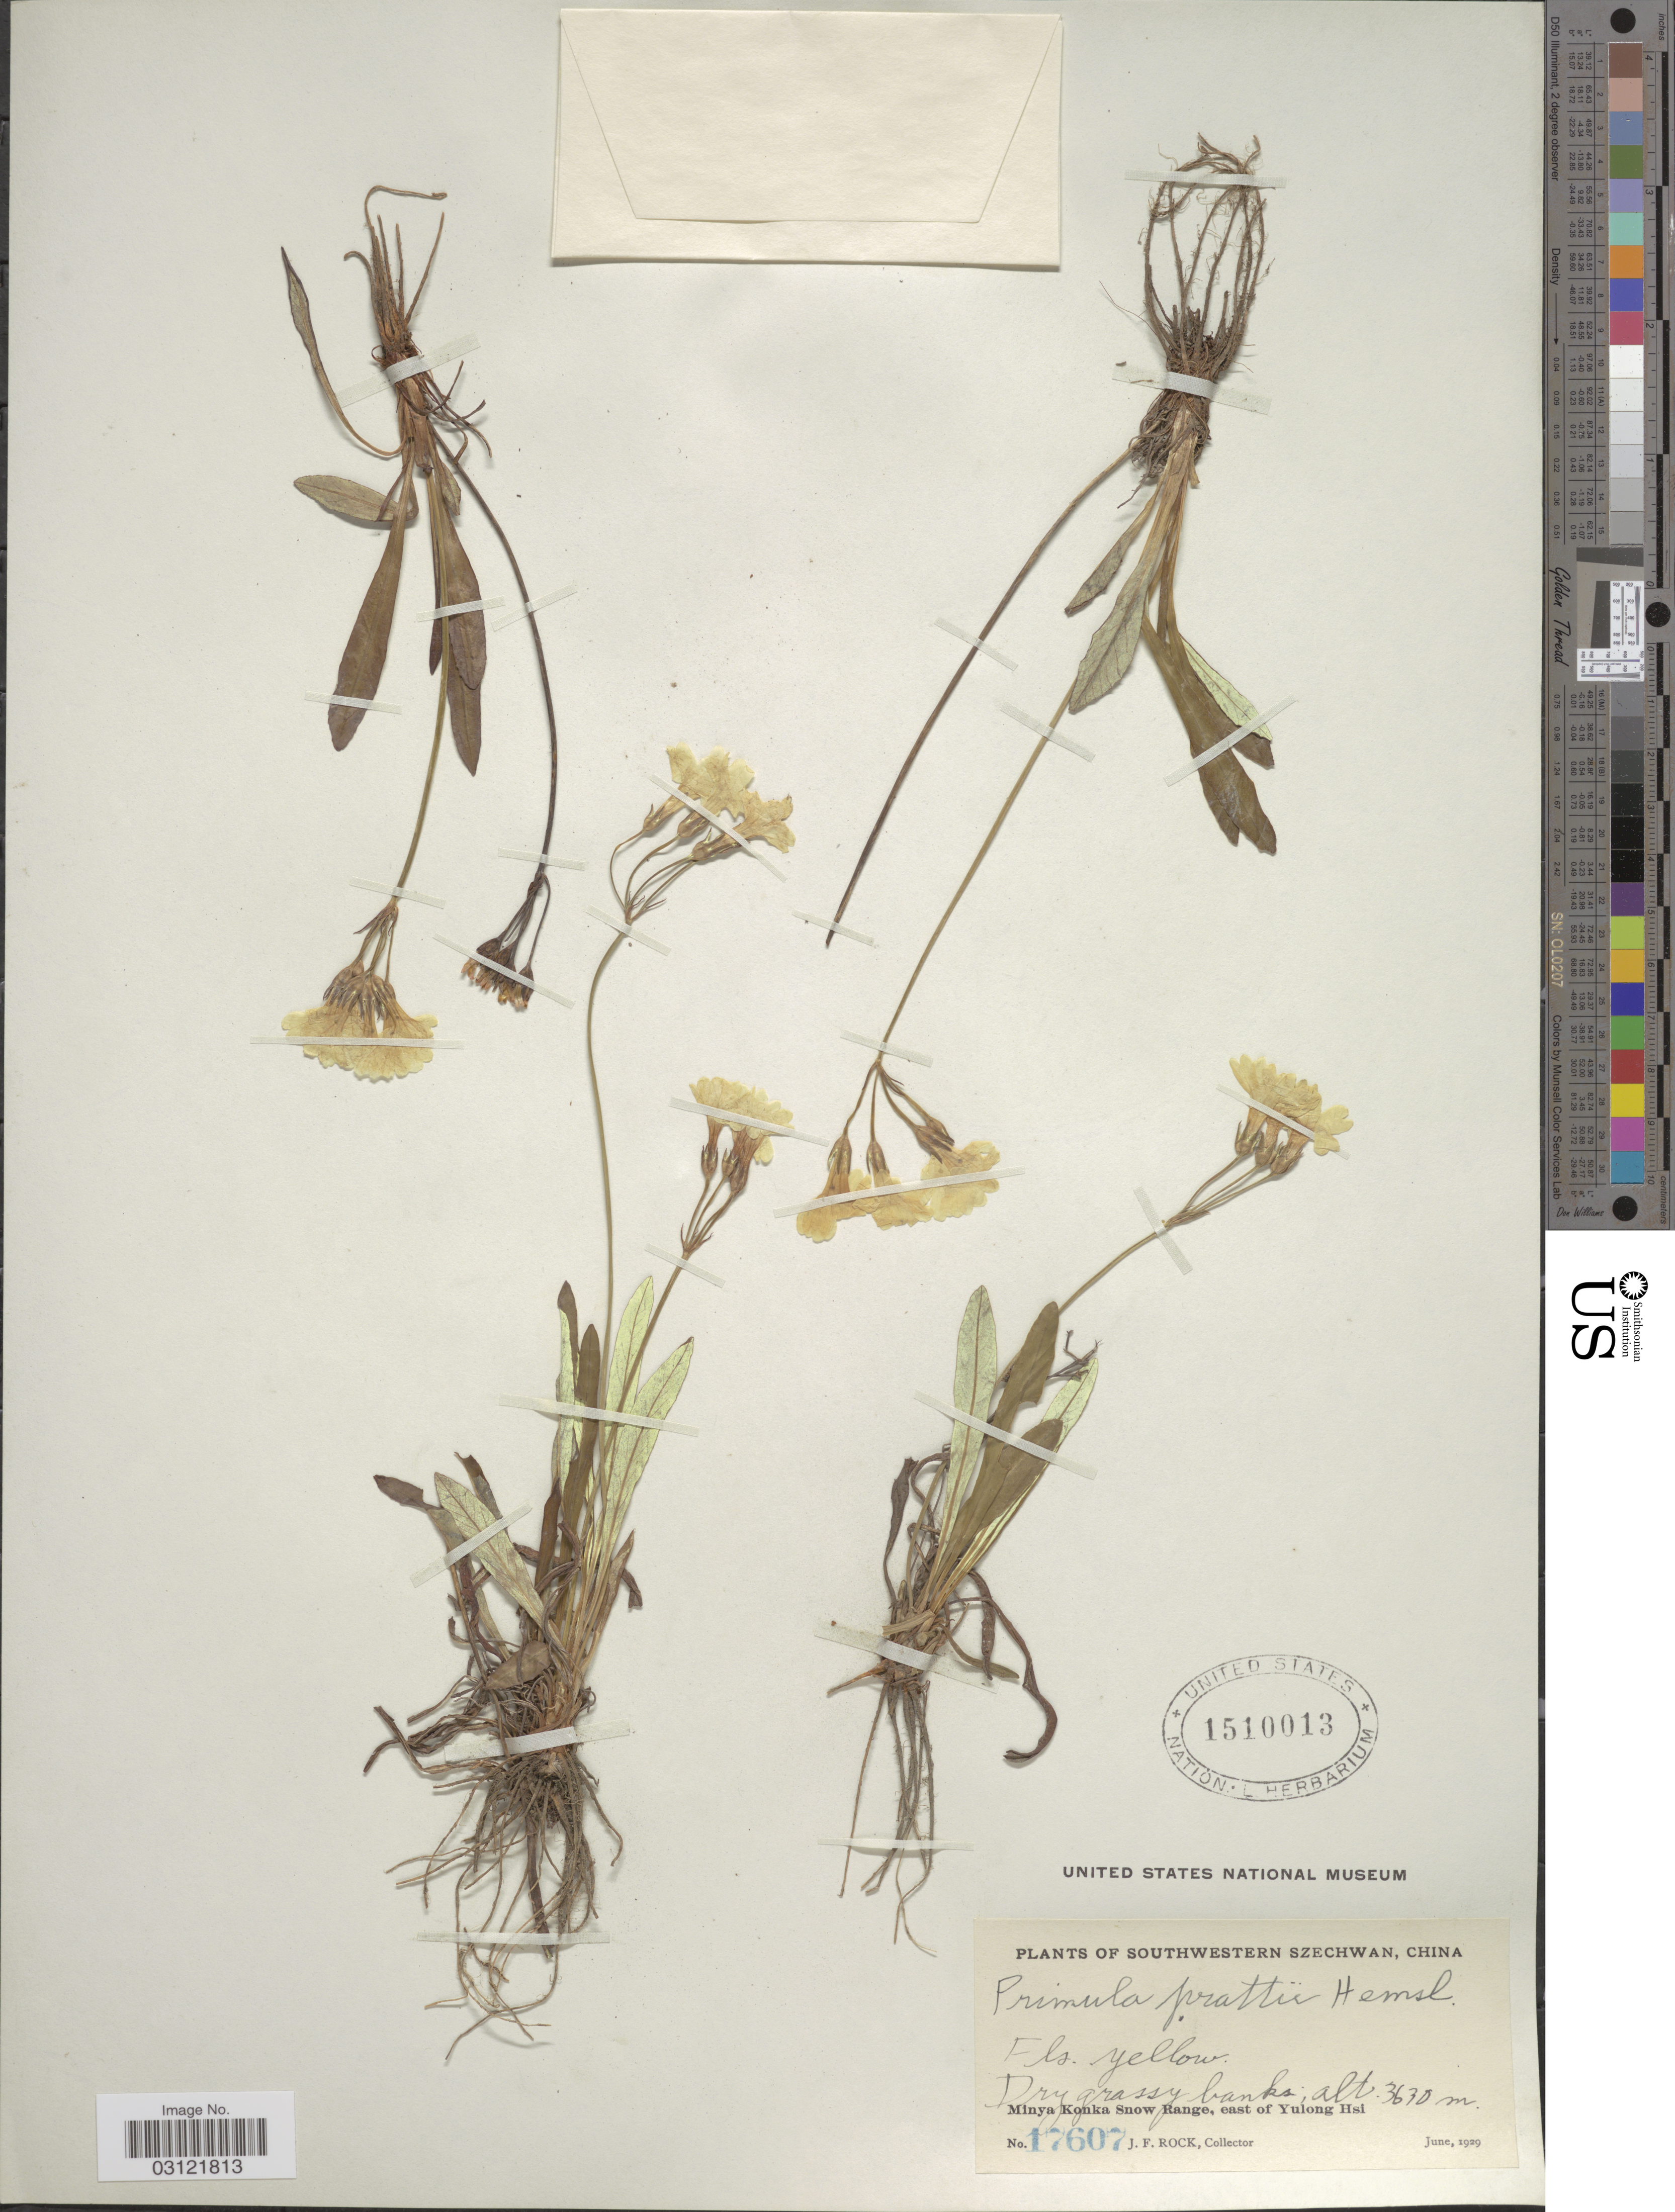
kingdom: Plantae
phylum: Tracheophyta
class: Magnoliopsida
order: Ericales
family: Primulaceae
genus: Primula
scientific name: Primula prattii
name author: Hemsl.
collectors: J. Rock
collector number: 17607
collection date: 1929-06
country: China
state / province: Sichuan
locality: Southwestern Szechwan. Minya Konka Snow Range, east of Yulong Hsi.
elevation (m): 3630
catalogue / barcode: US 1510013